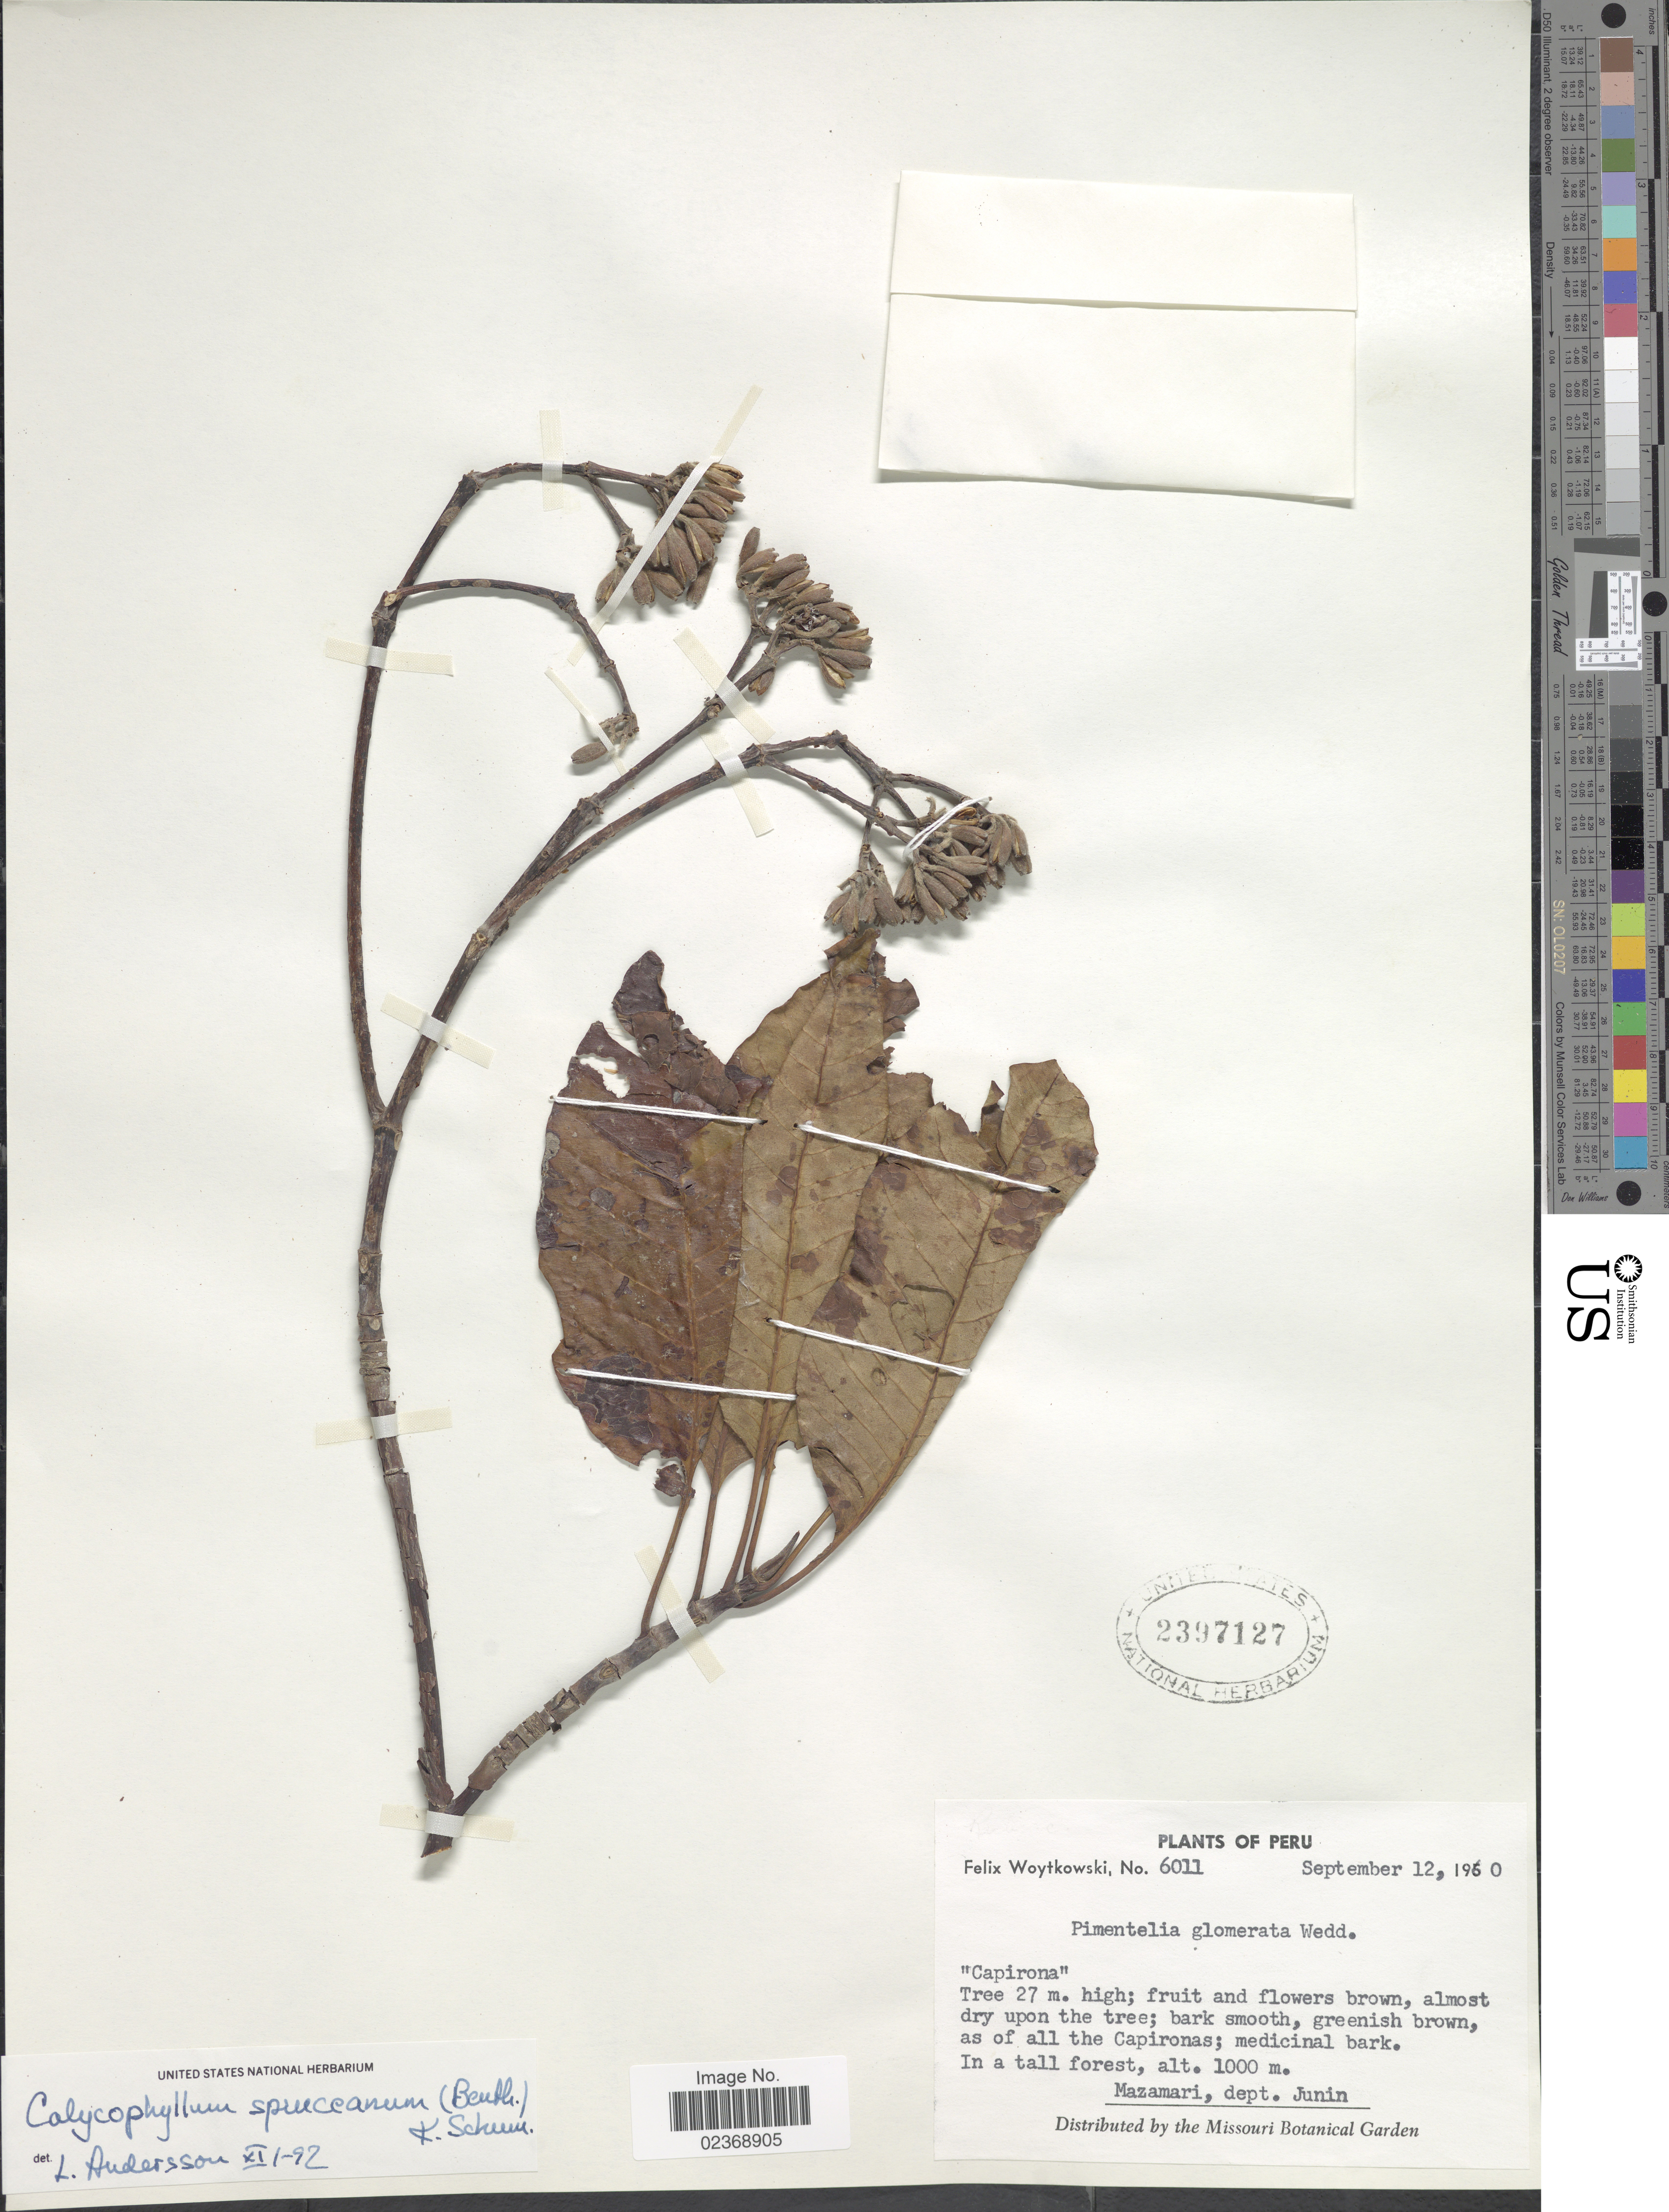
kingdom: Plantae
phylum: Tracheophyta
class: Magnoliopsida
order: Gentianales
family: Rubiaceae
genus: Calycophyllum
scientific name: Calycophyllum spruceanum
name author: (Benth.) Hook. f. ex K. Schum.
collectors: F. Woytkowski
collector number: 6011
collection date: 1960-09-12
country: Peru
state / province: Junín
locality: In a tall forest, Mazamari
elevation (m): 1000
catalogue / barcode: US 2397127